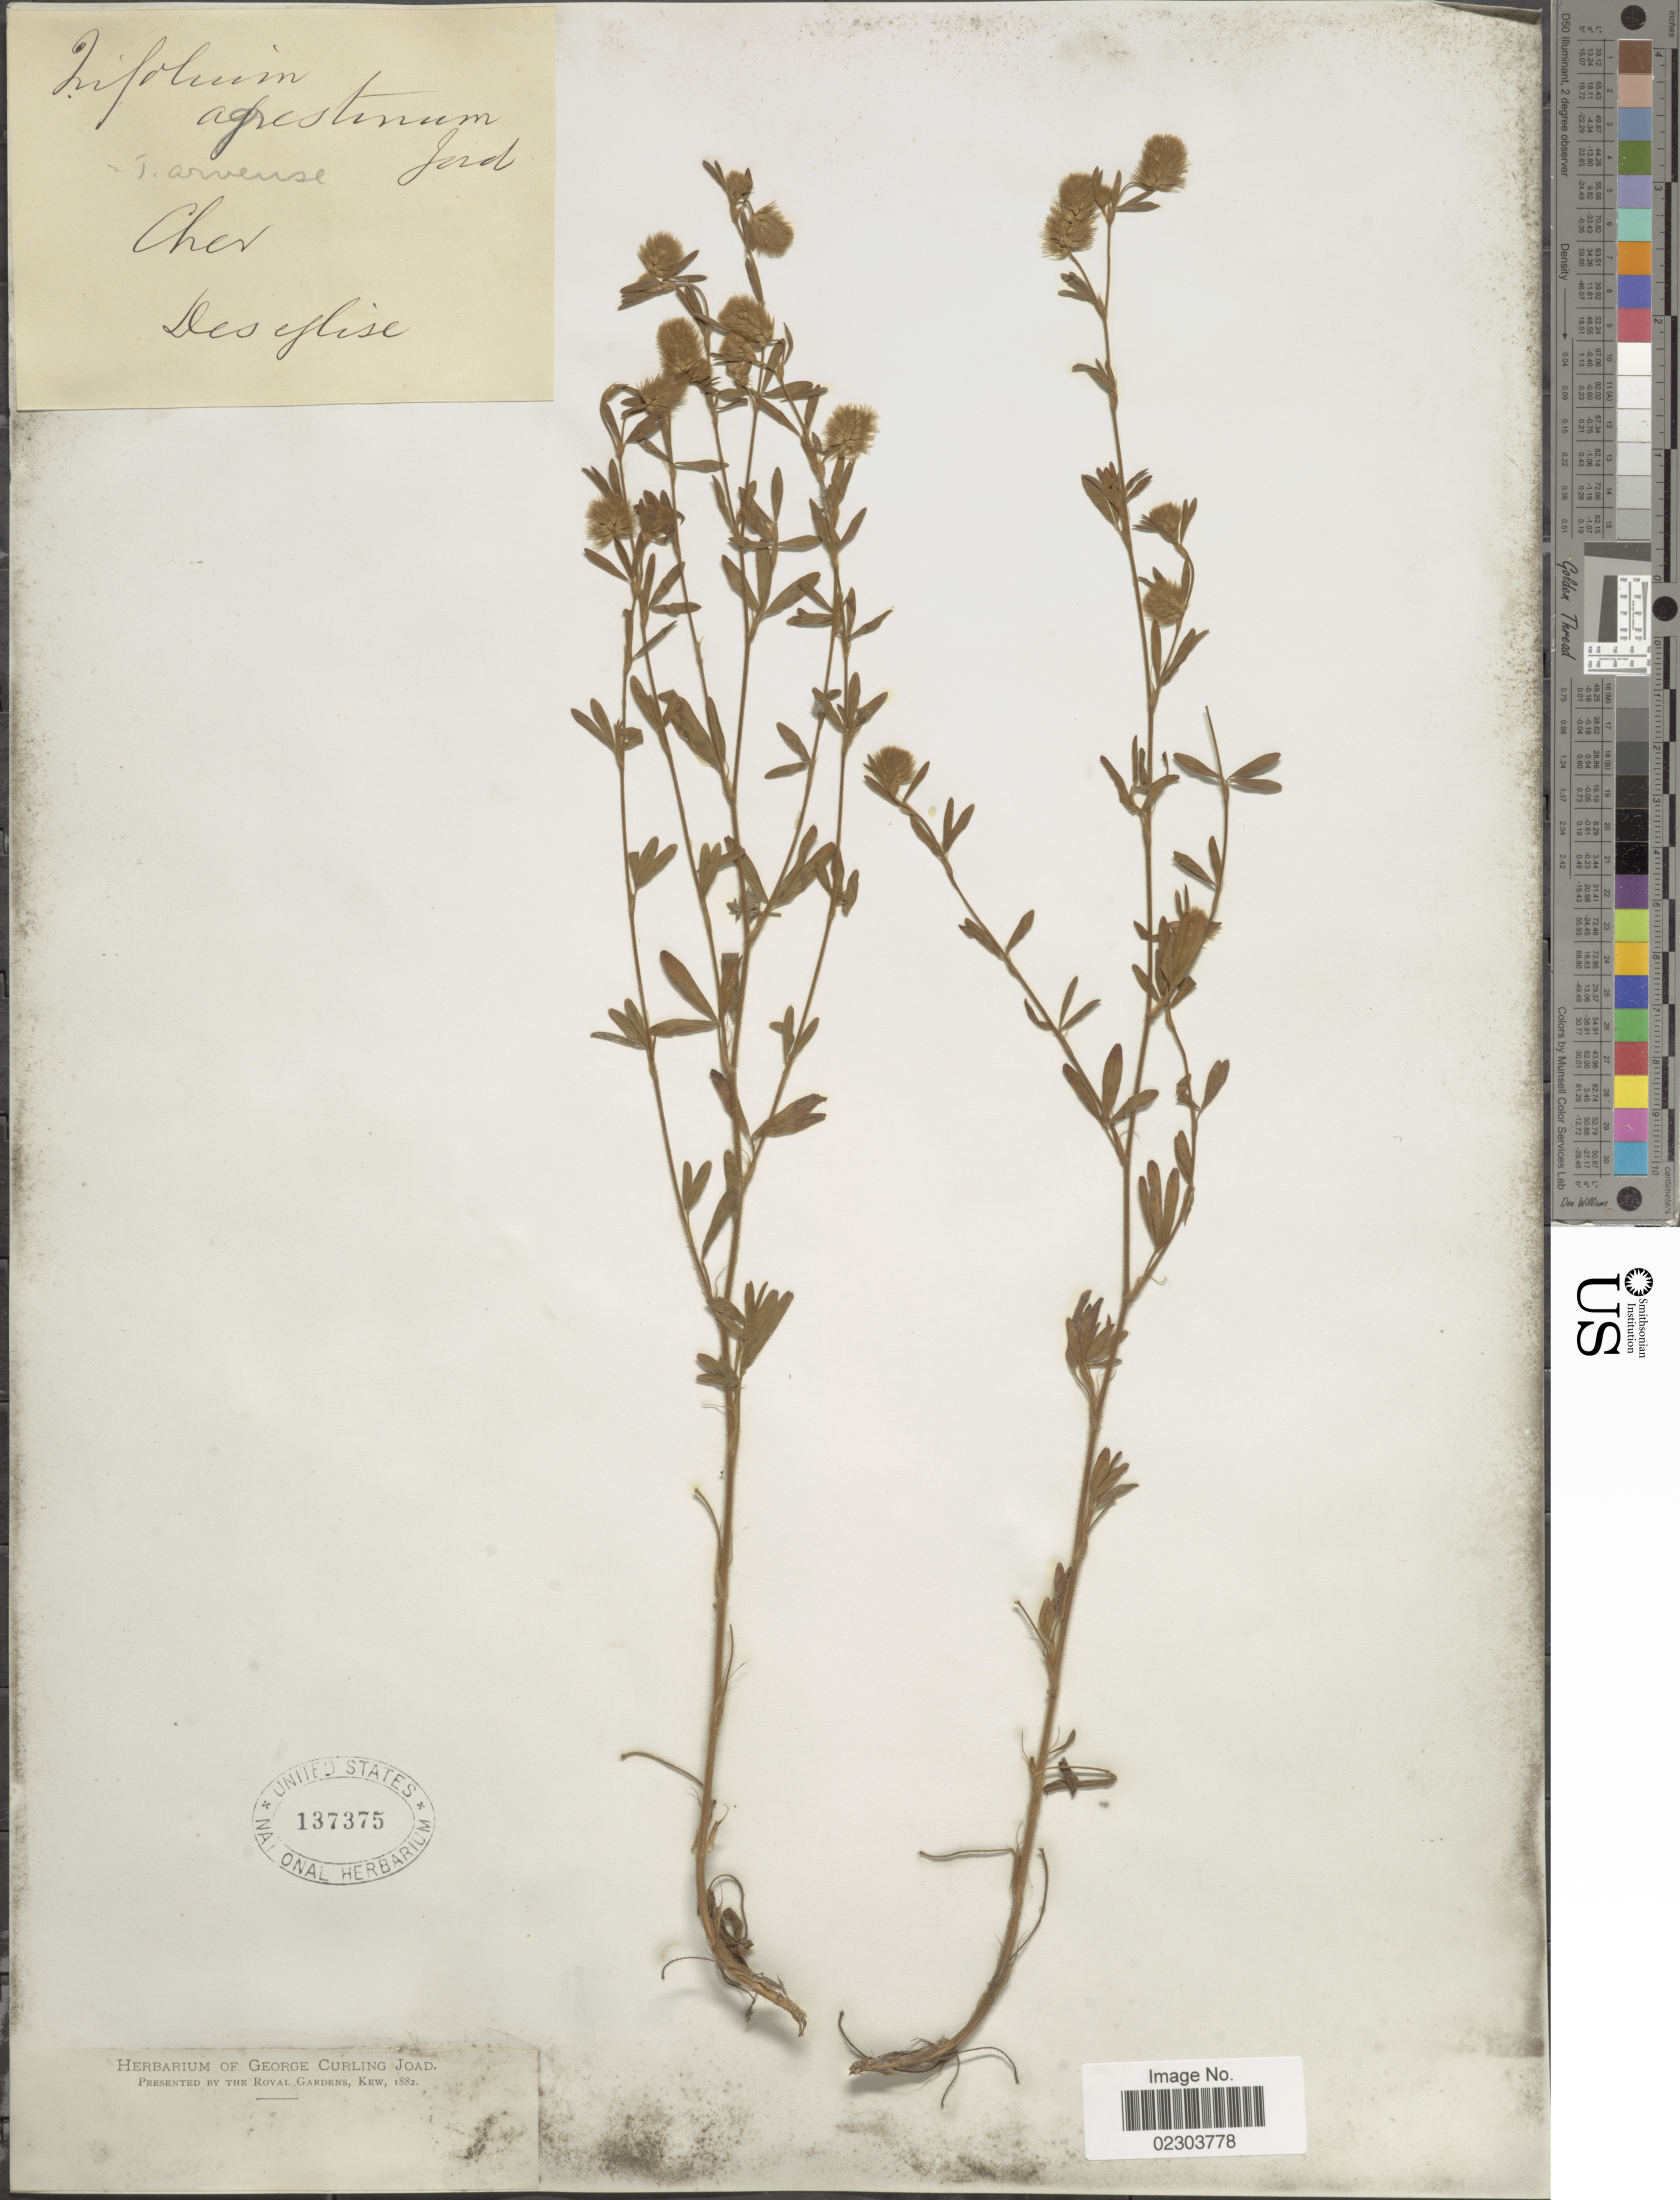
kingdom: Plantae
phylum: Tracheophyta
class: Magnoliopsida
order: Fabales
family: Fabaceae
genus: Trifolium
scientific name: Trifolium arvense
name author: L.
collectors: ex herb. George Curling Joad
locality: Cher, Des Glise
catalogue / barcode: US 137375